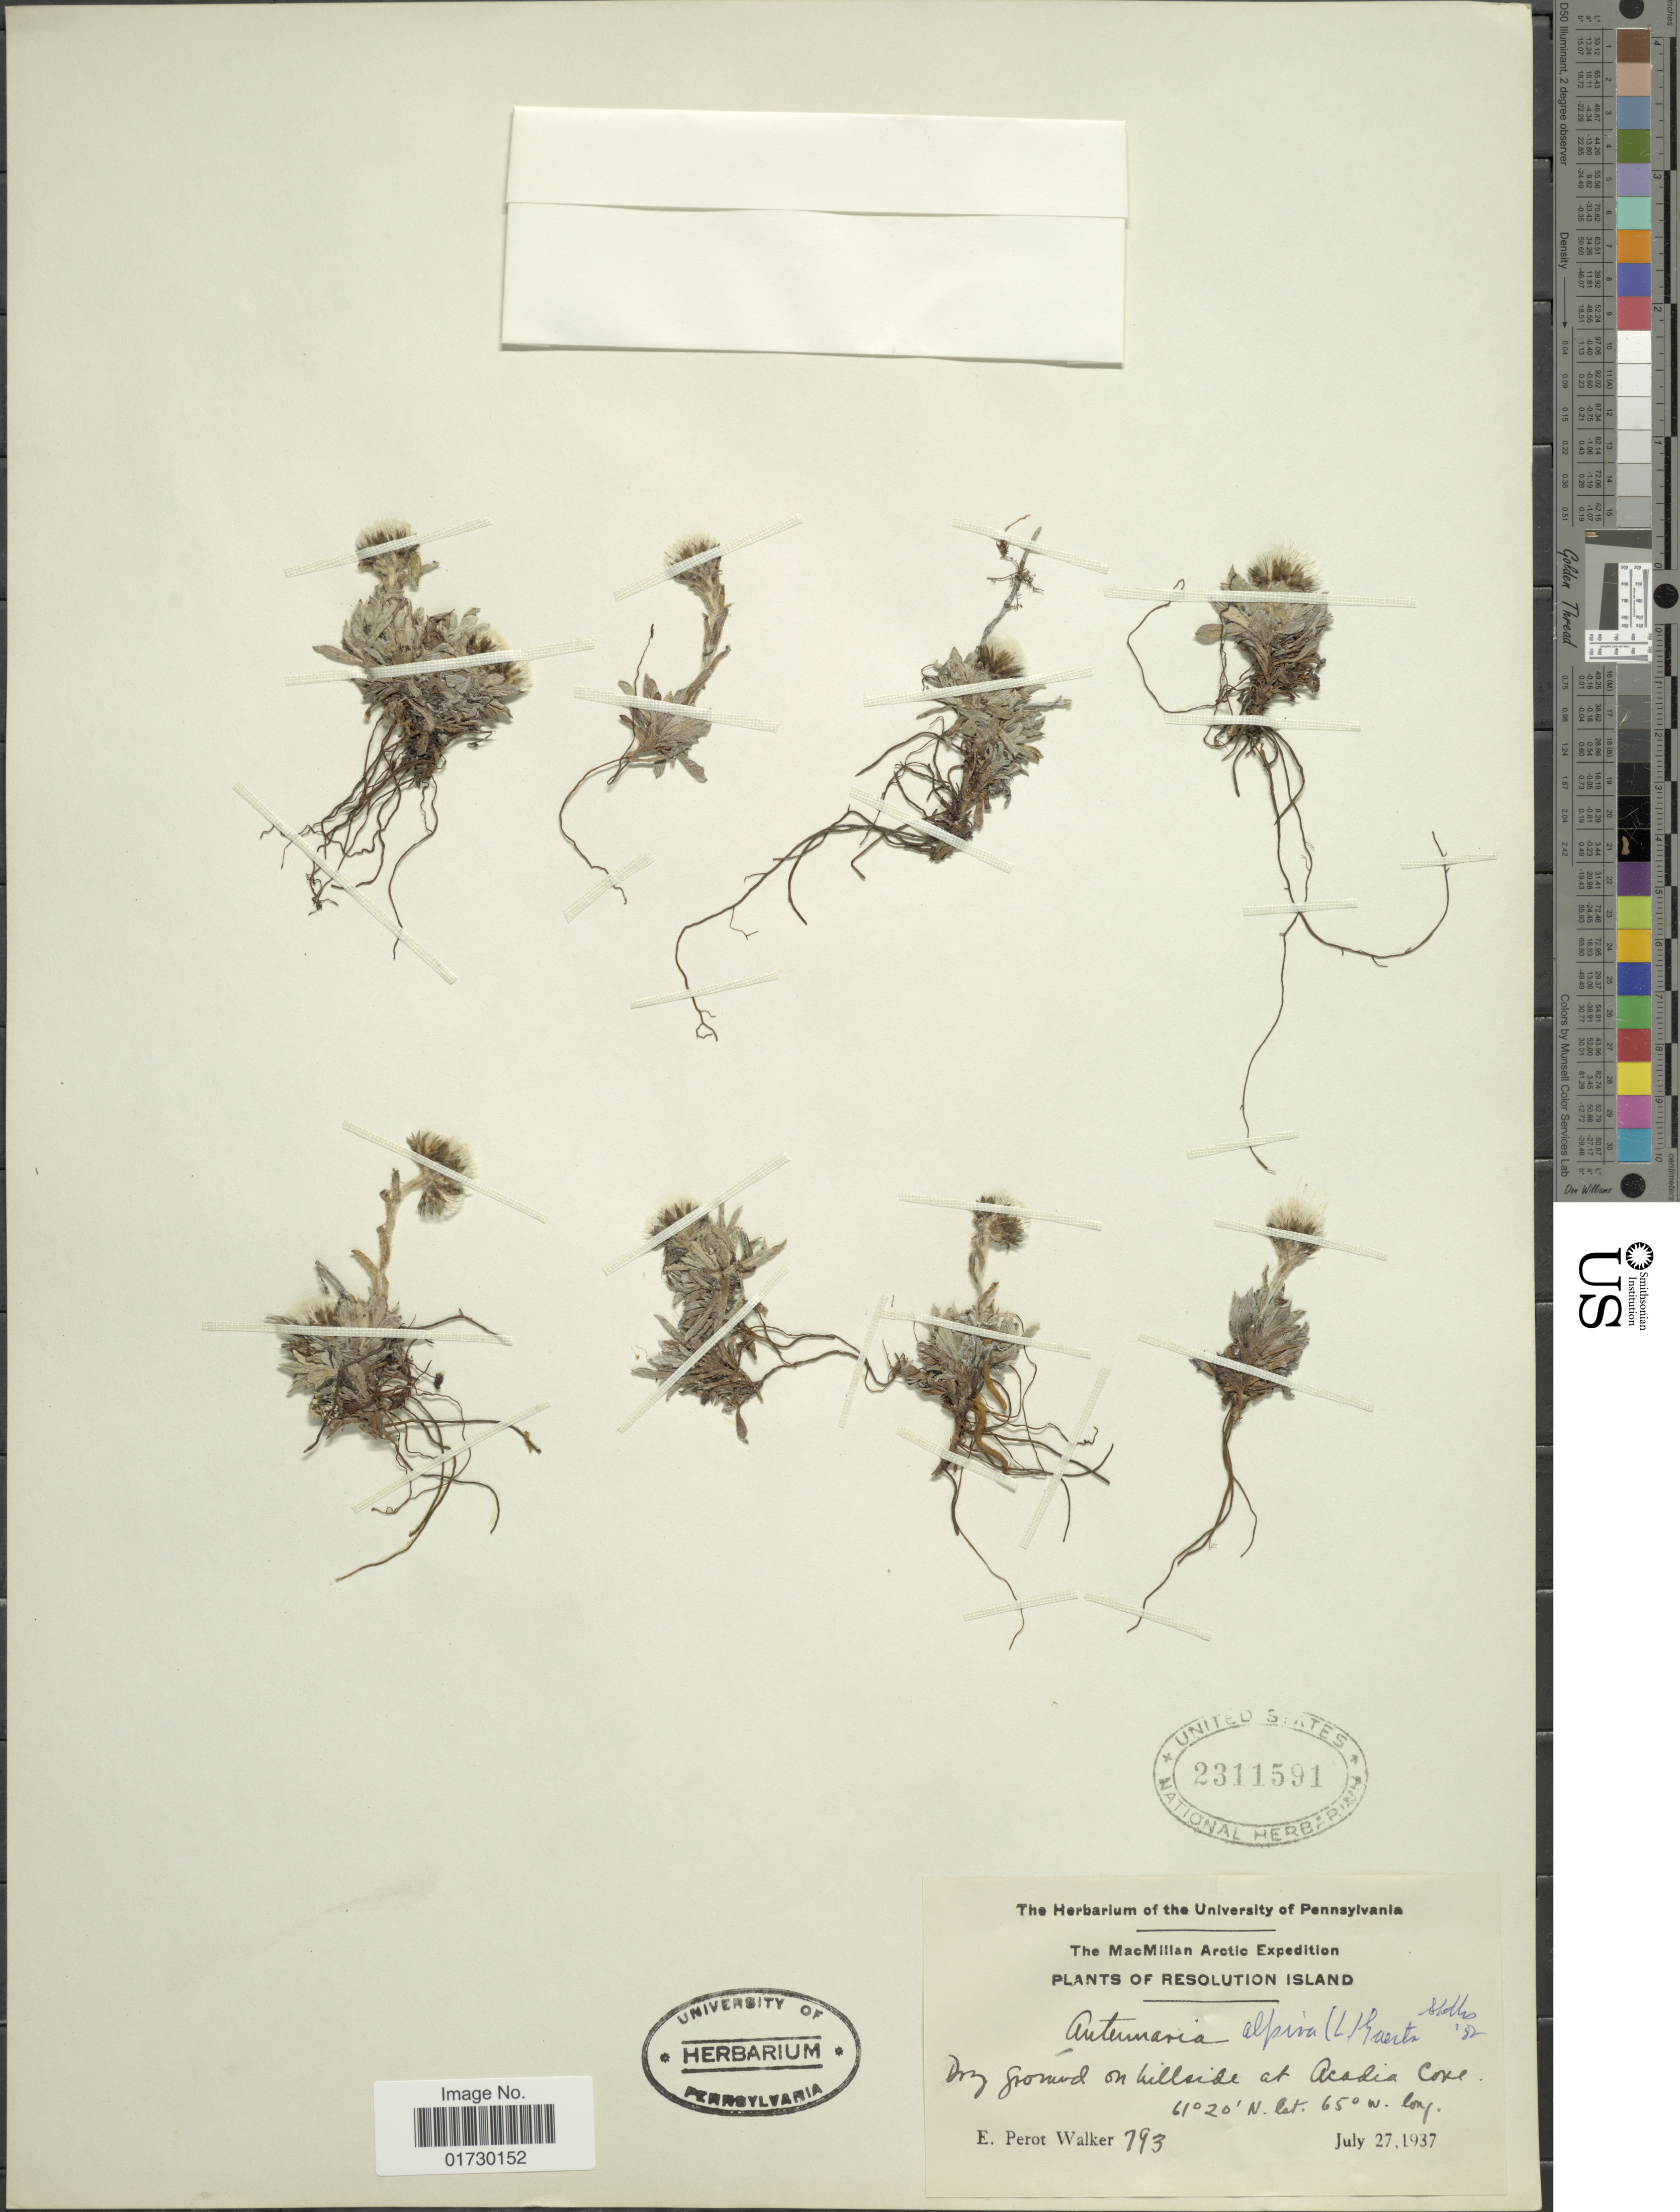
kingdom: Plantae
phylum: Tracheophyta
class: Magnoliopsida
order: Asterales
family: Asteraceae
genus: Antennaria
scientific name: Antennaria alpina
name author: (L.) Gaertn.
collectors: E. P. Walker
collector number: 793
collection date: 1938-07-27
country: Canada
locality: Arctic, Resolution Island, Dry ground on hillside at Acadia Core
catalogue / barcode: US 2311591